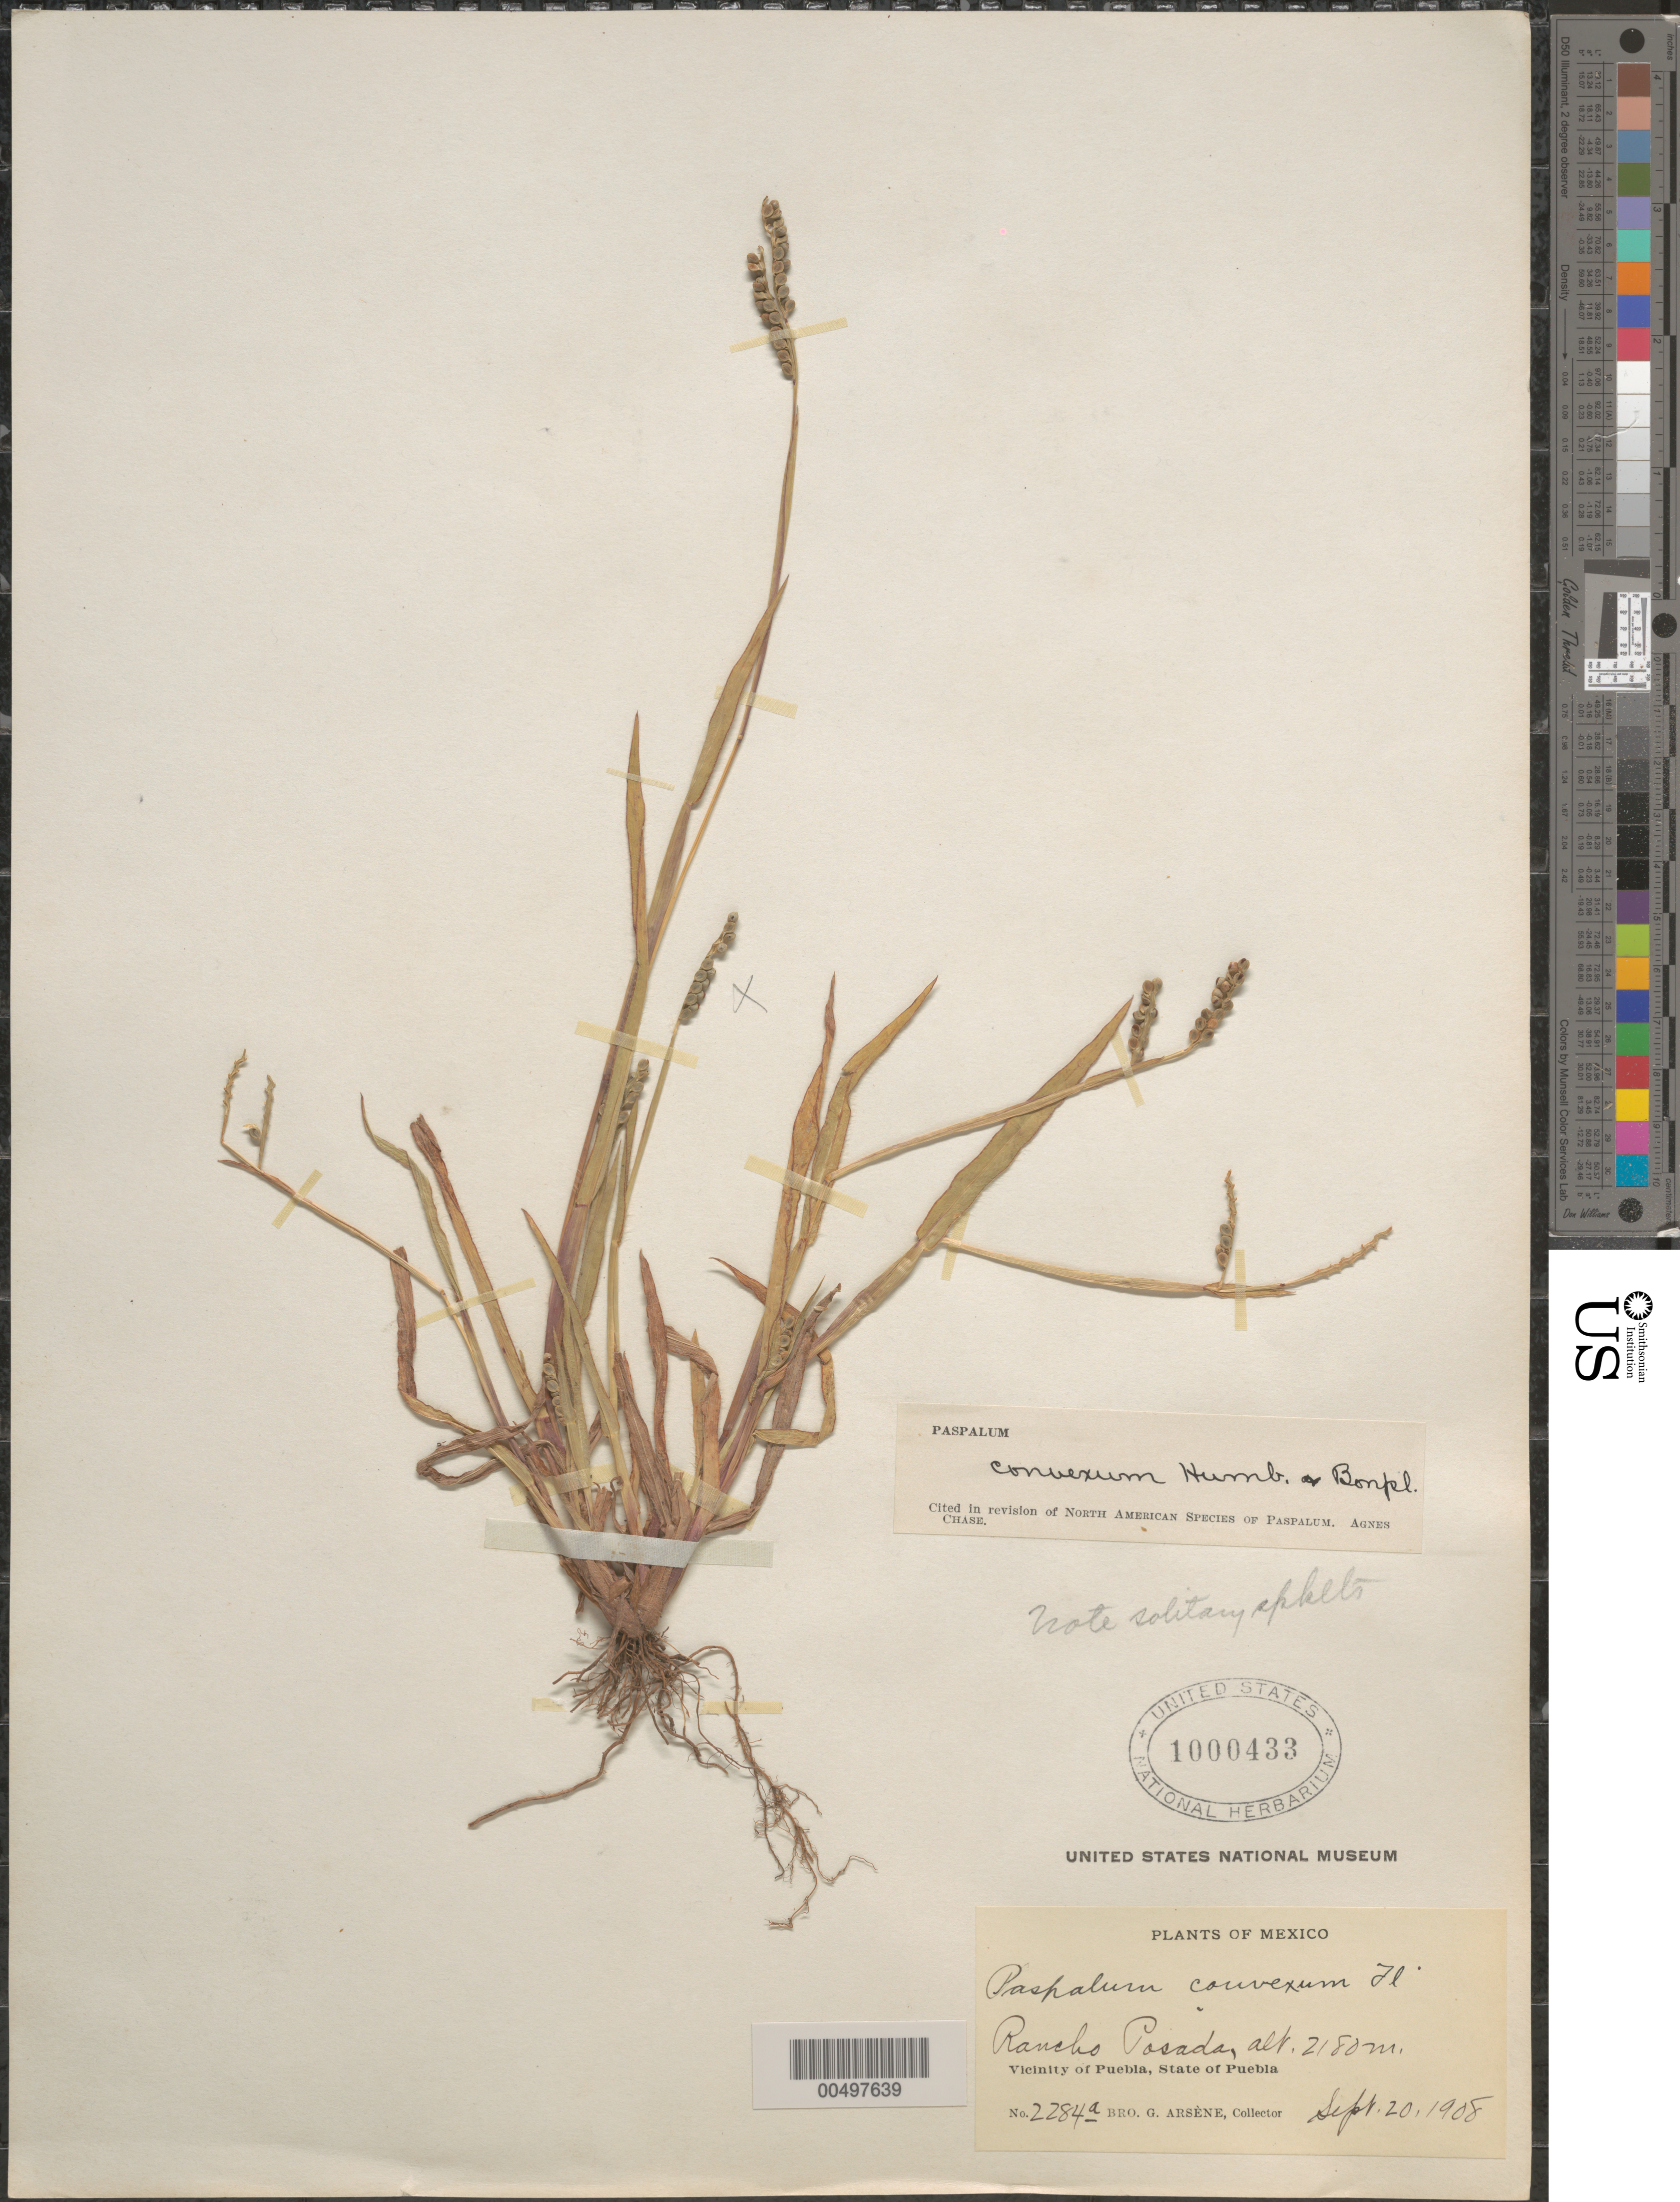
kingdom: Plantae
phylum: Tracheophyta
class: Liliopsida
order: Poales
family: Poaceae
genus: Paspalum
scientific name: Paspalum convexum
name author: Humb. & Bonpl. ex Flüggé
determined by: Chase, [M.] Agnes, (US)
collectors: Bro. G. Arsène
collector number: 2284a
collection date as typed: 20 Sep 1908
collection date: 1908-09-20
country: Mexico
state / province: Puebla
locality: Rancho Posada, vicinity of Puebla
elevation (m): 2180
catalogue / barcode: US 1000433